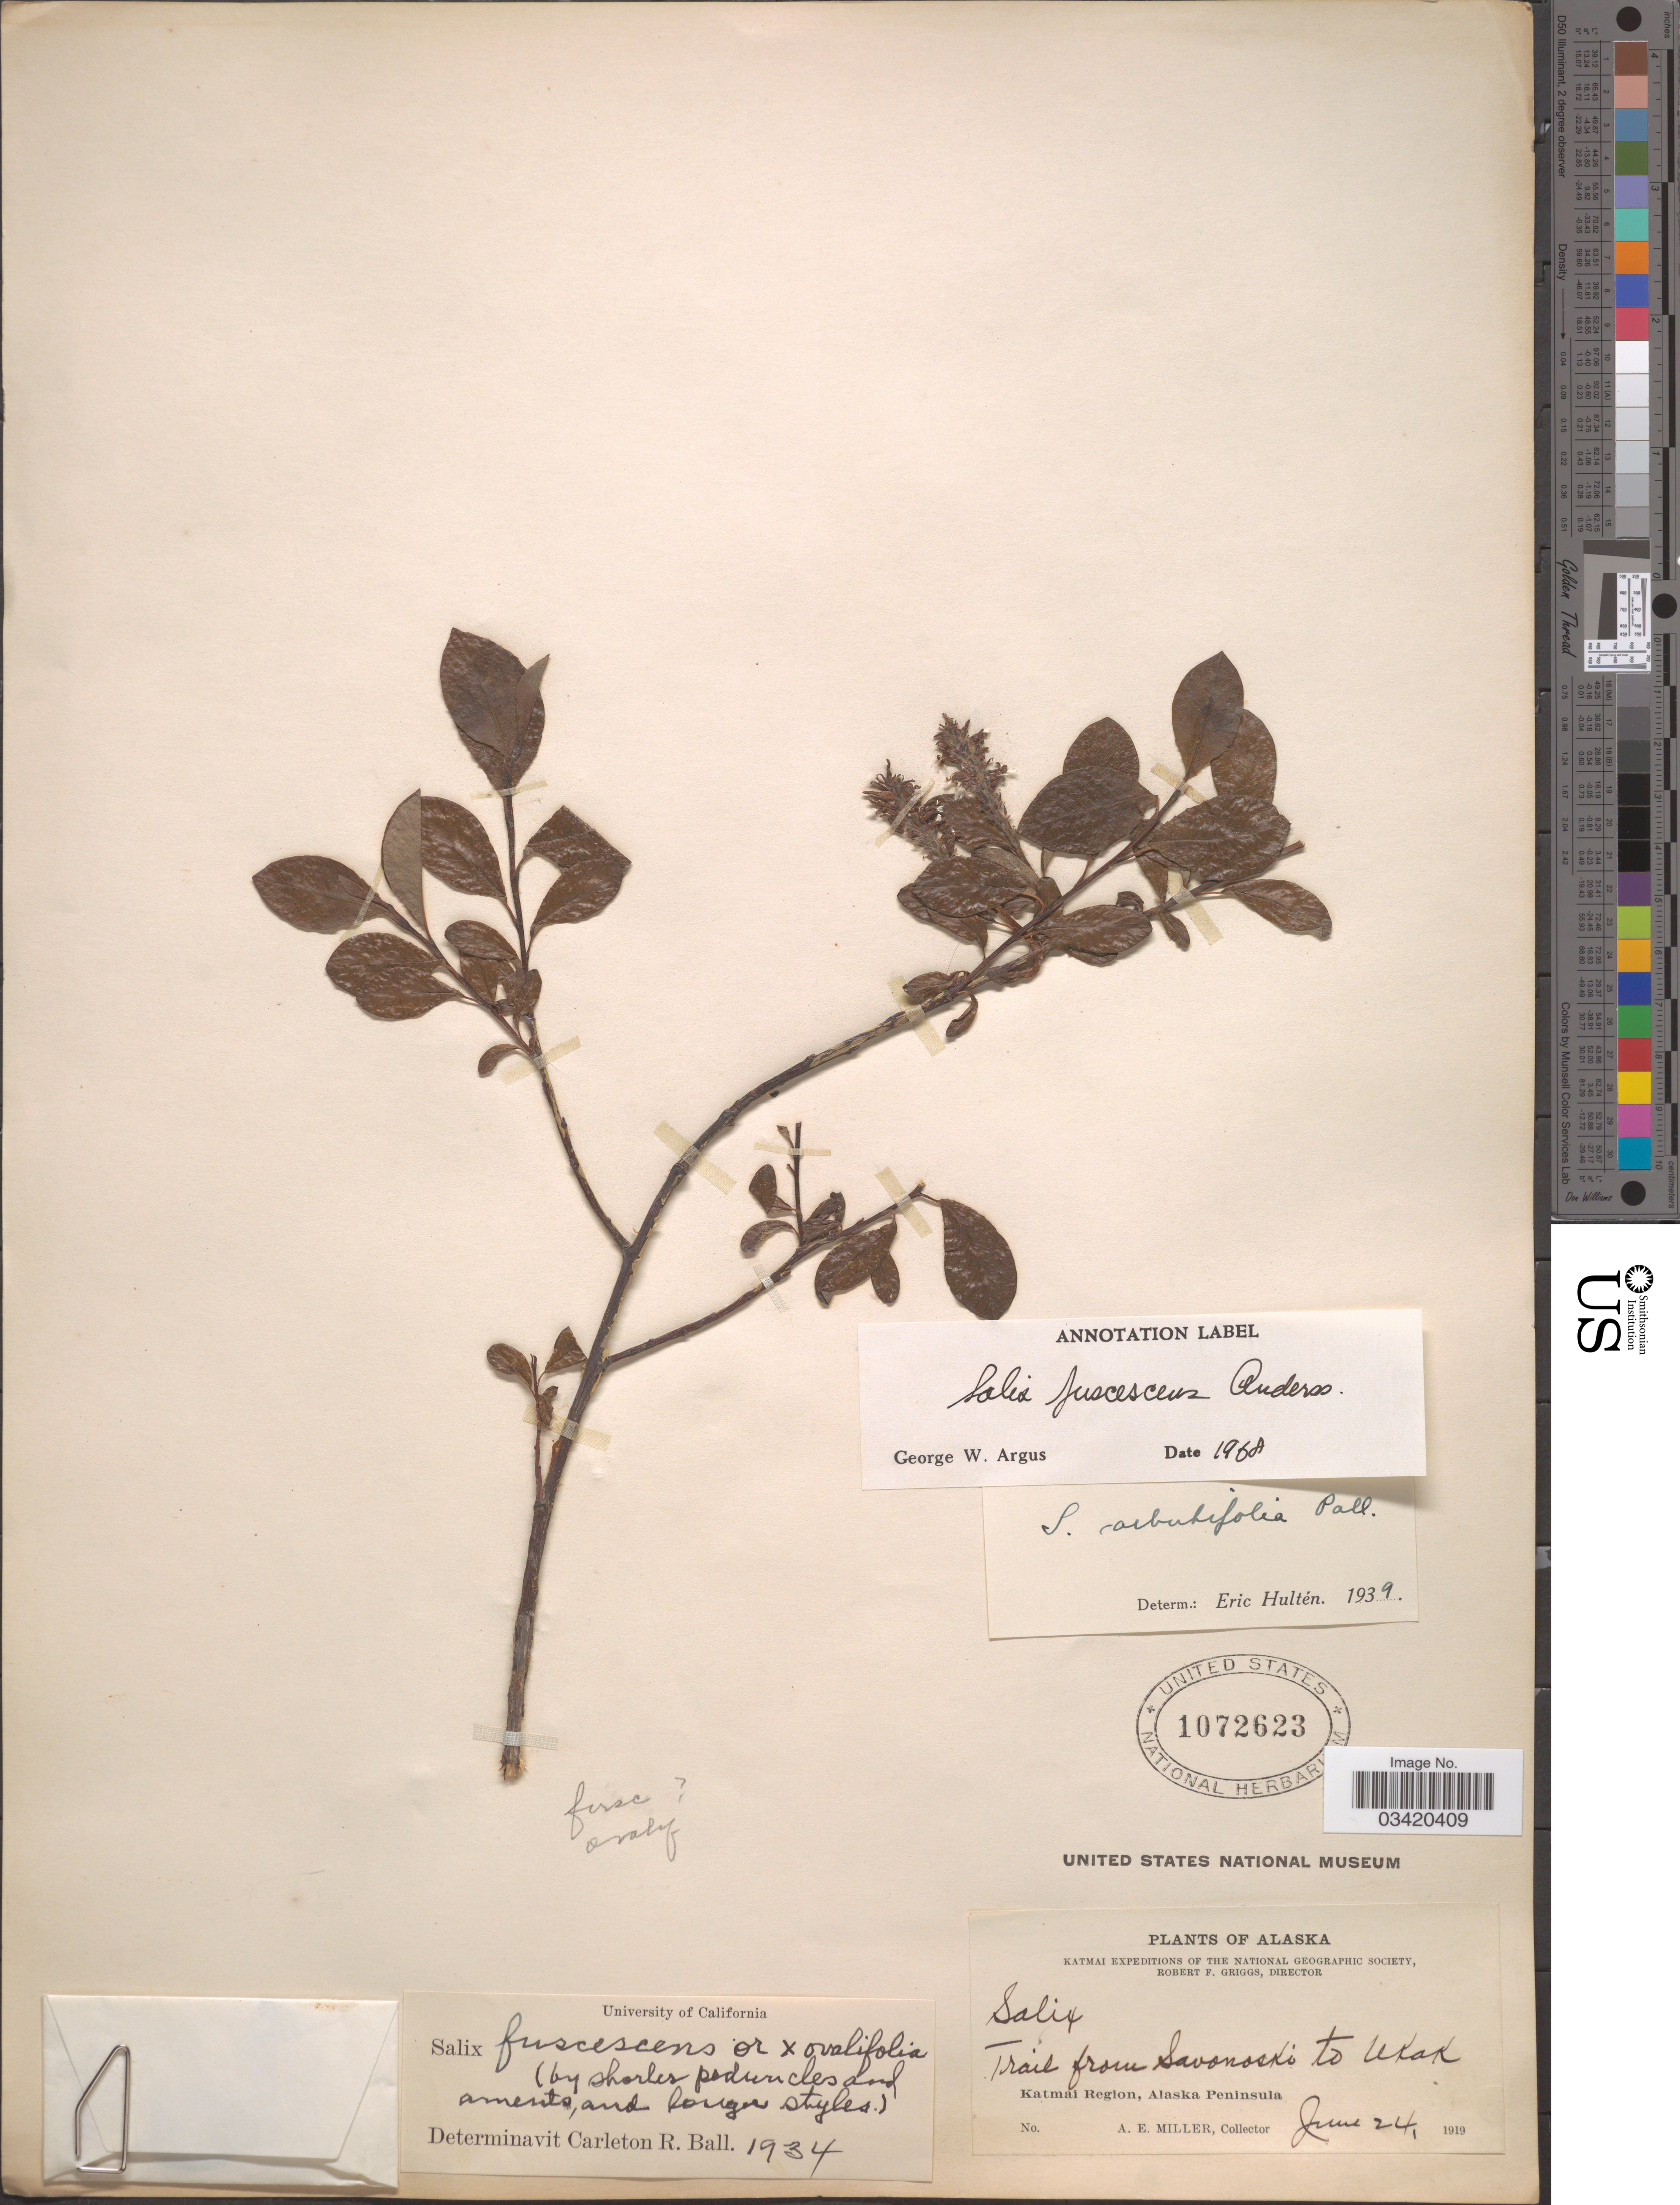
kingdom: Plantae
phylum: Tracheophyta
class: Magnoliopsida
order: Malpighiales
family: Salicaceae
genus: Salix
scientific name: Salix fuscescens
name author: Andersson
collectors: A. E. Miller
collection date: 1919-06-24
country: United States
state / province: Alaska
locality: Trail from Savonoski to Ukak. Katmai Region, Alaska Peninsula.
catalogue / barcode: US 1072623